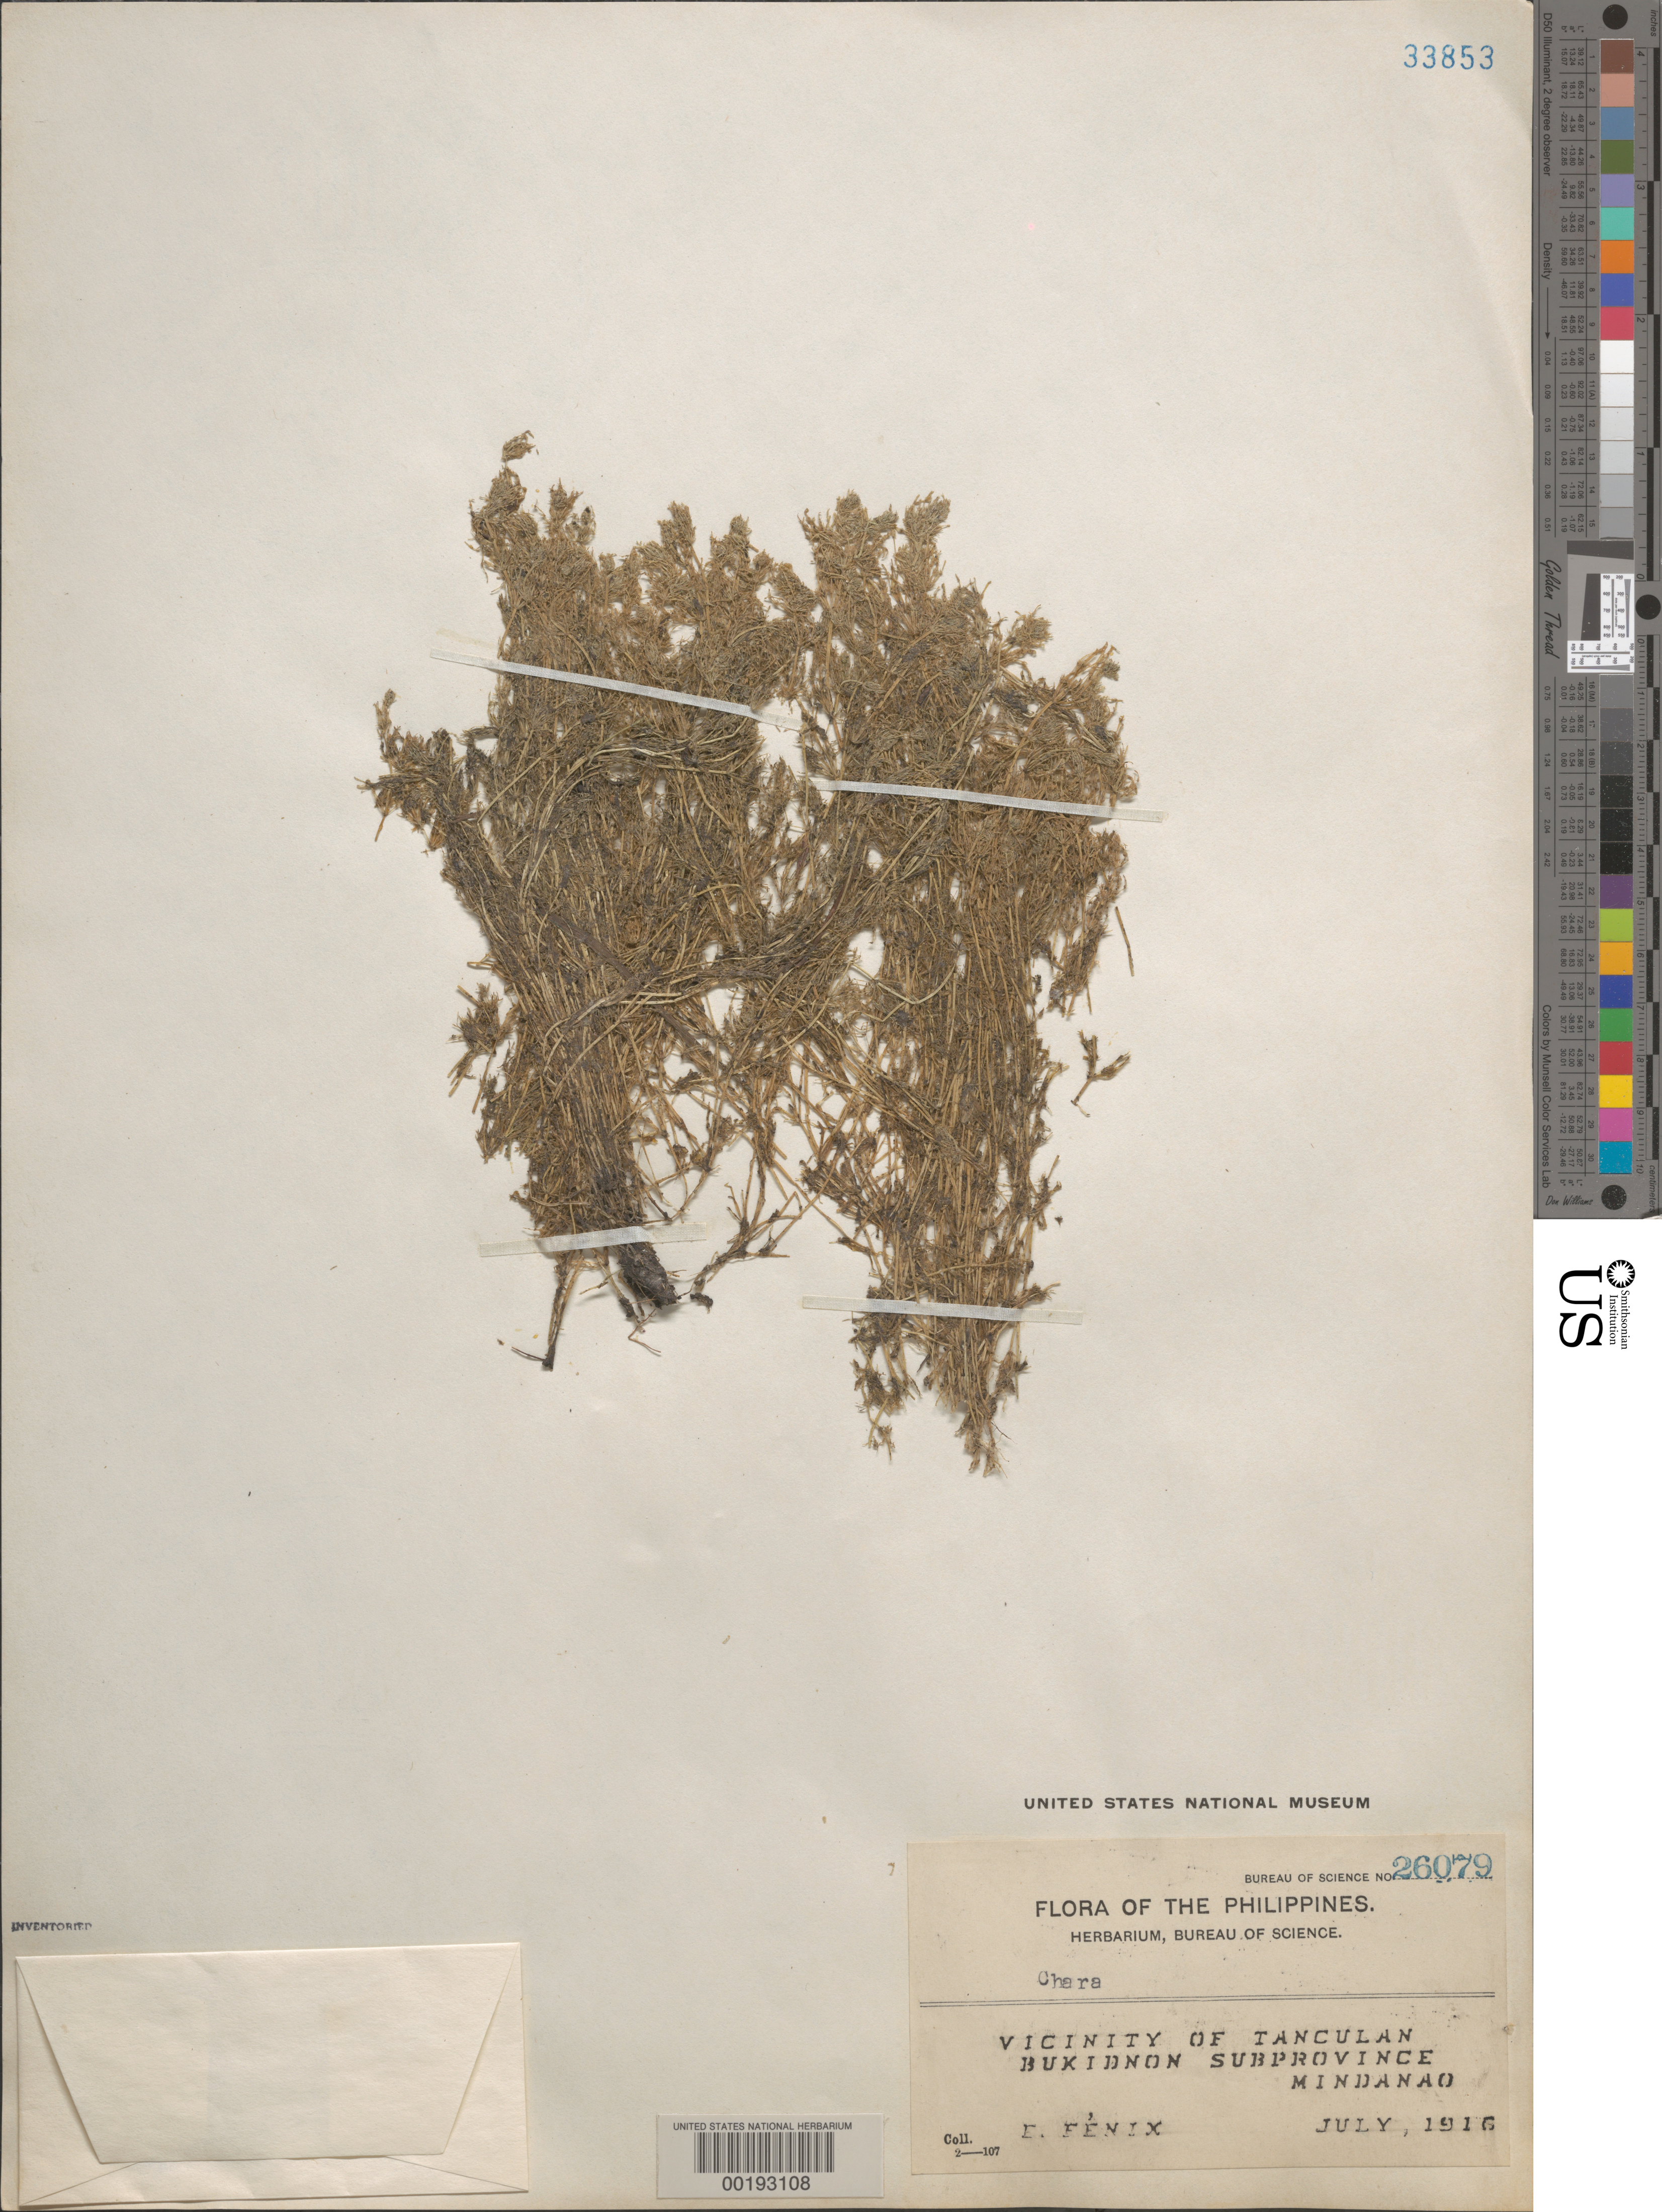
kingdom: Plantae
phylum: Charophyta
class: Charophyceae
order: Charales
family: Characeae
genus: Chara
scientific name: Chara sp.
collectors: E. Fenix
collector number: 26079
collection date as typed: Jul 1916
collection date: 1916-07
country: Philippines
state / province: Northern Mindanao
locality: Tanculan area, bukidnon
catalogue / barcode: US 33853